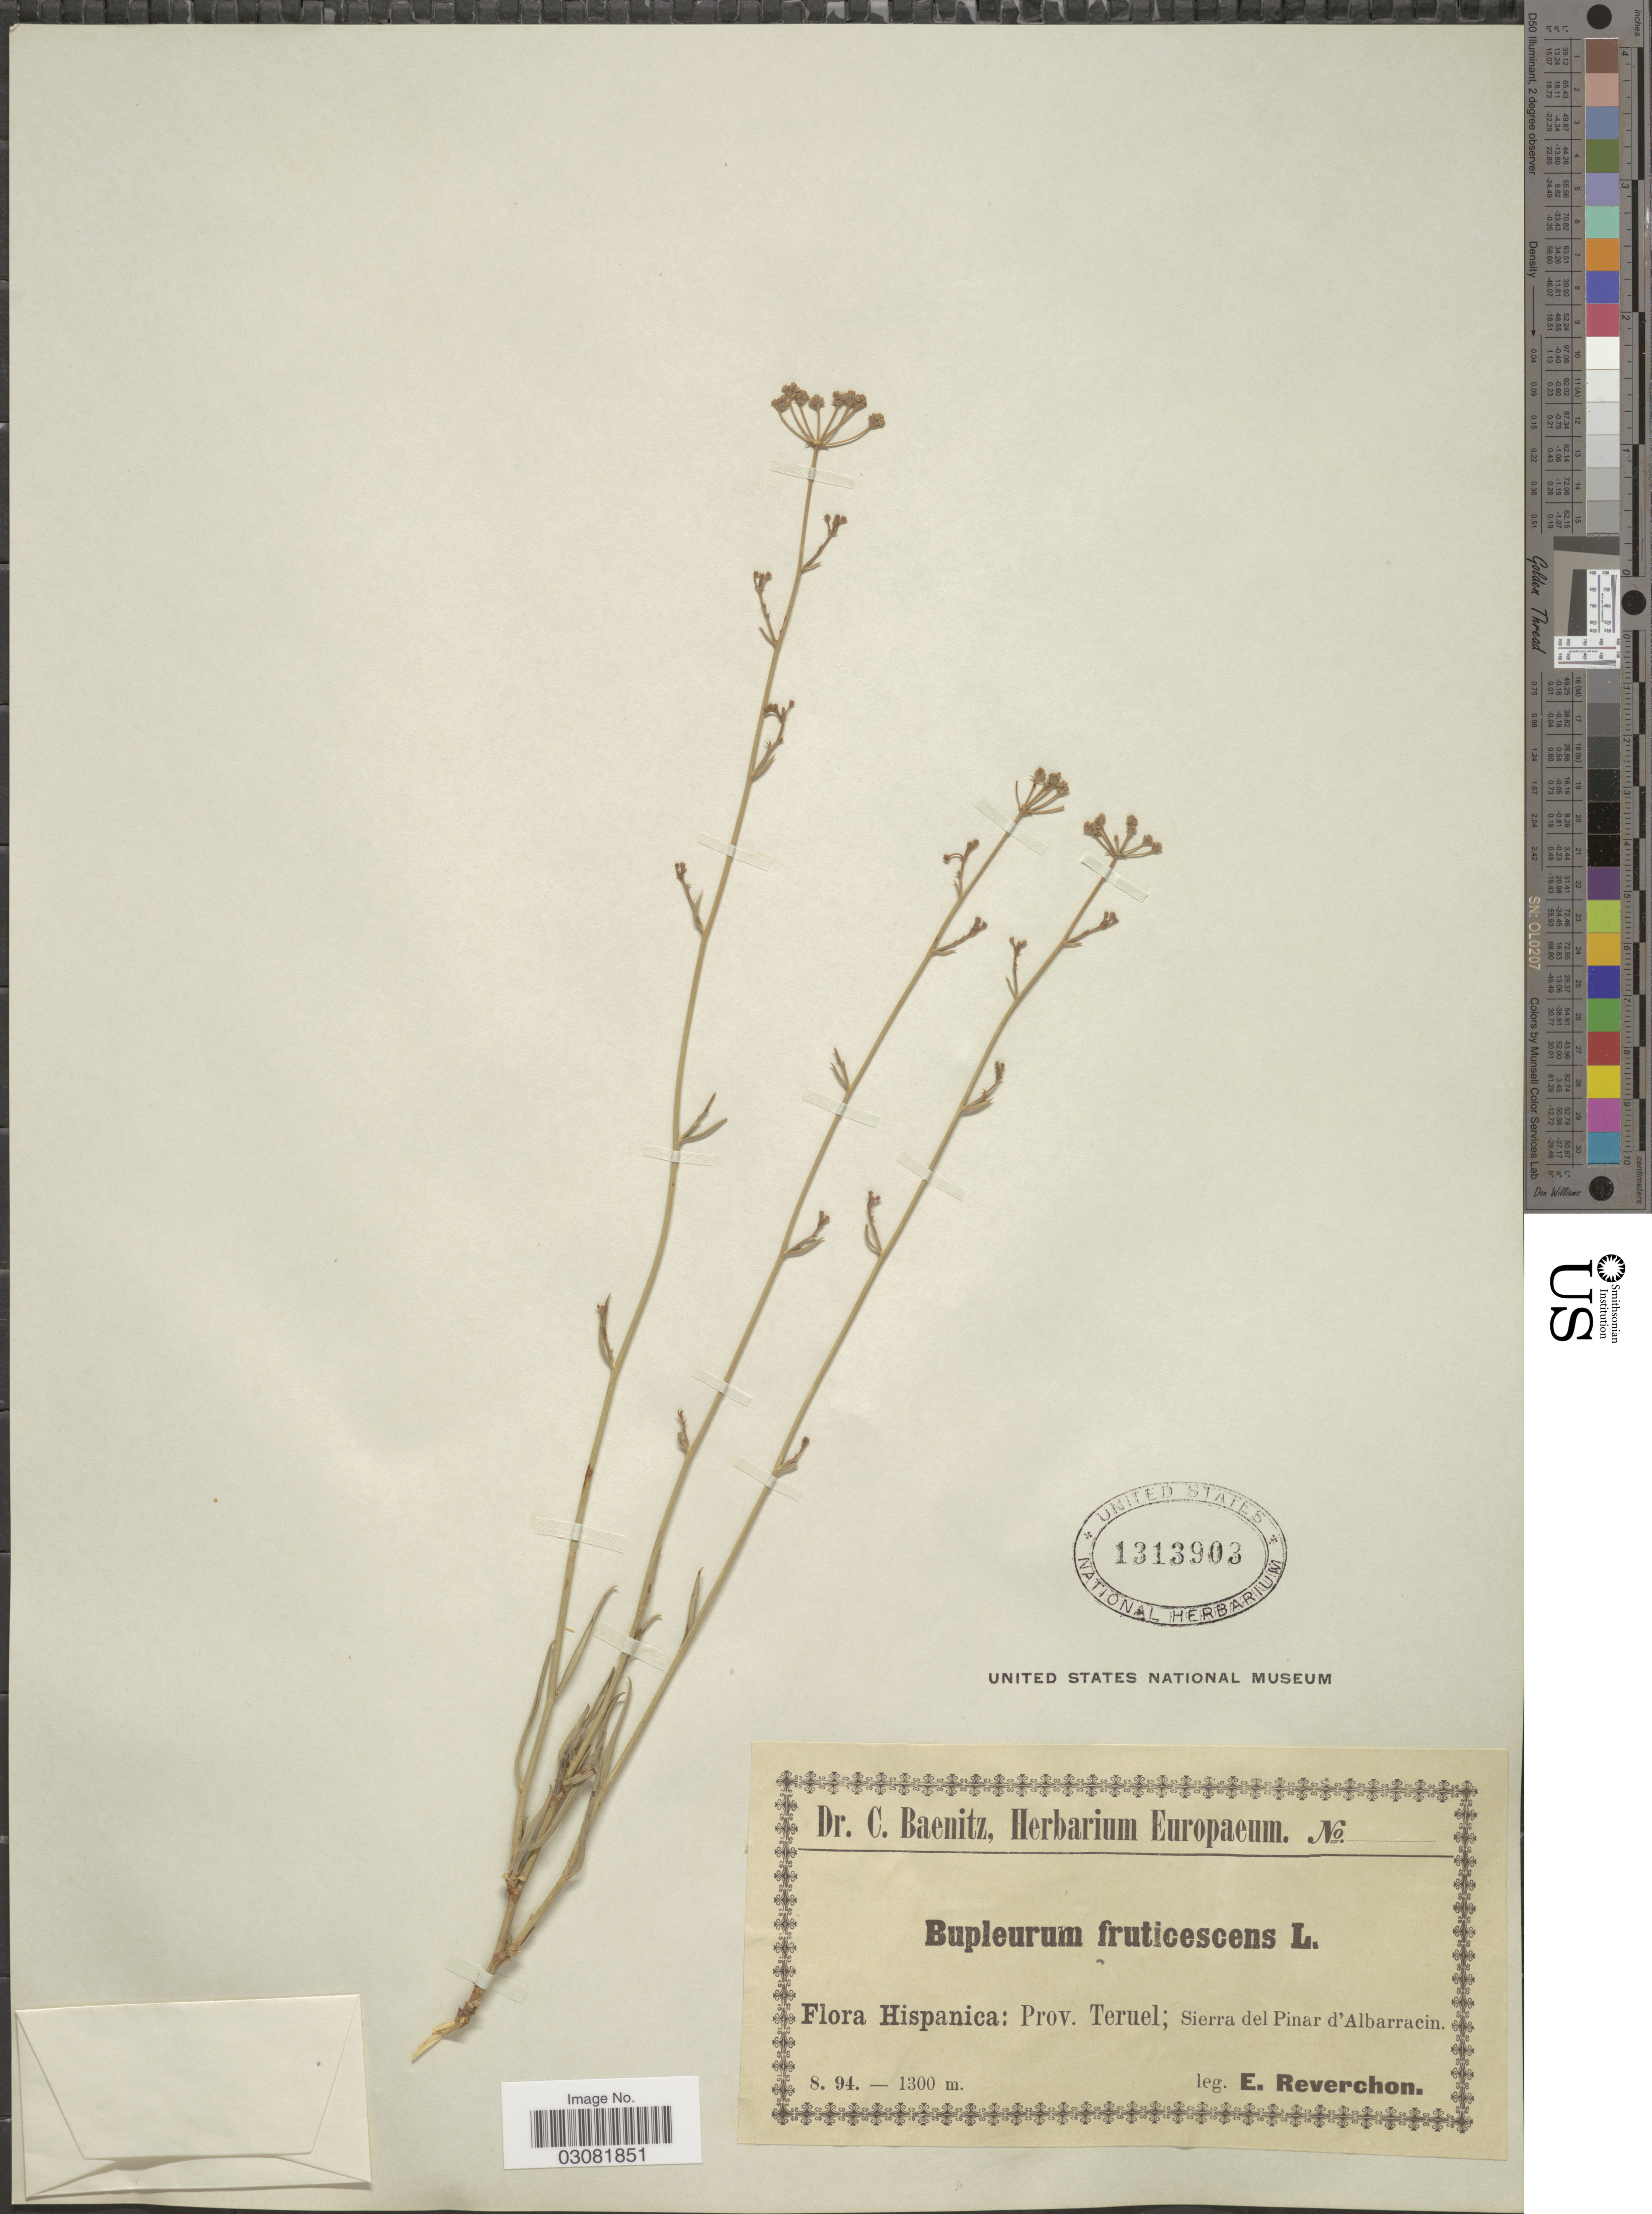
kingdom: Plantae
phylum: Tracheophyta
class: Magnoliopsida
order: Apiales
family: Apiaceae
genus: Bupleurum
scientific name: Bupleurum frutescens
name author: Hill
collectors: E. Reverchon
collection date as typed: Transcribed d/m/y: /8/94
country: Spain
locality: Hispanica: Prov. Teruel; Sierra del Pinar d'Albarracin.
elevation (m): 1300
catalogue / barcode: US 1313903